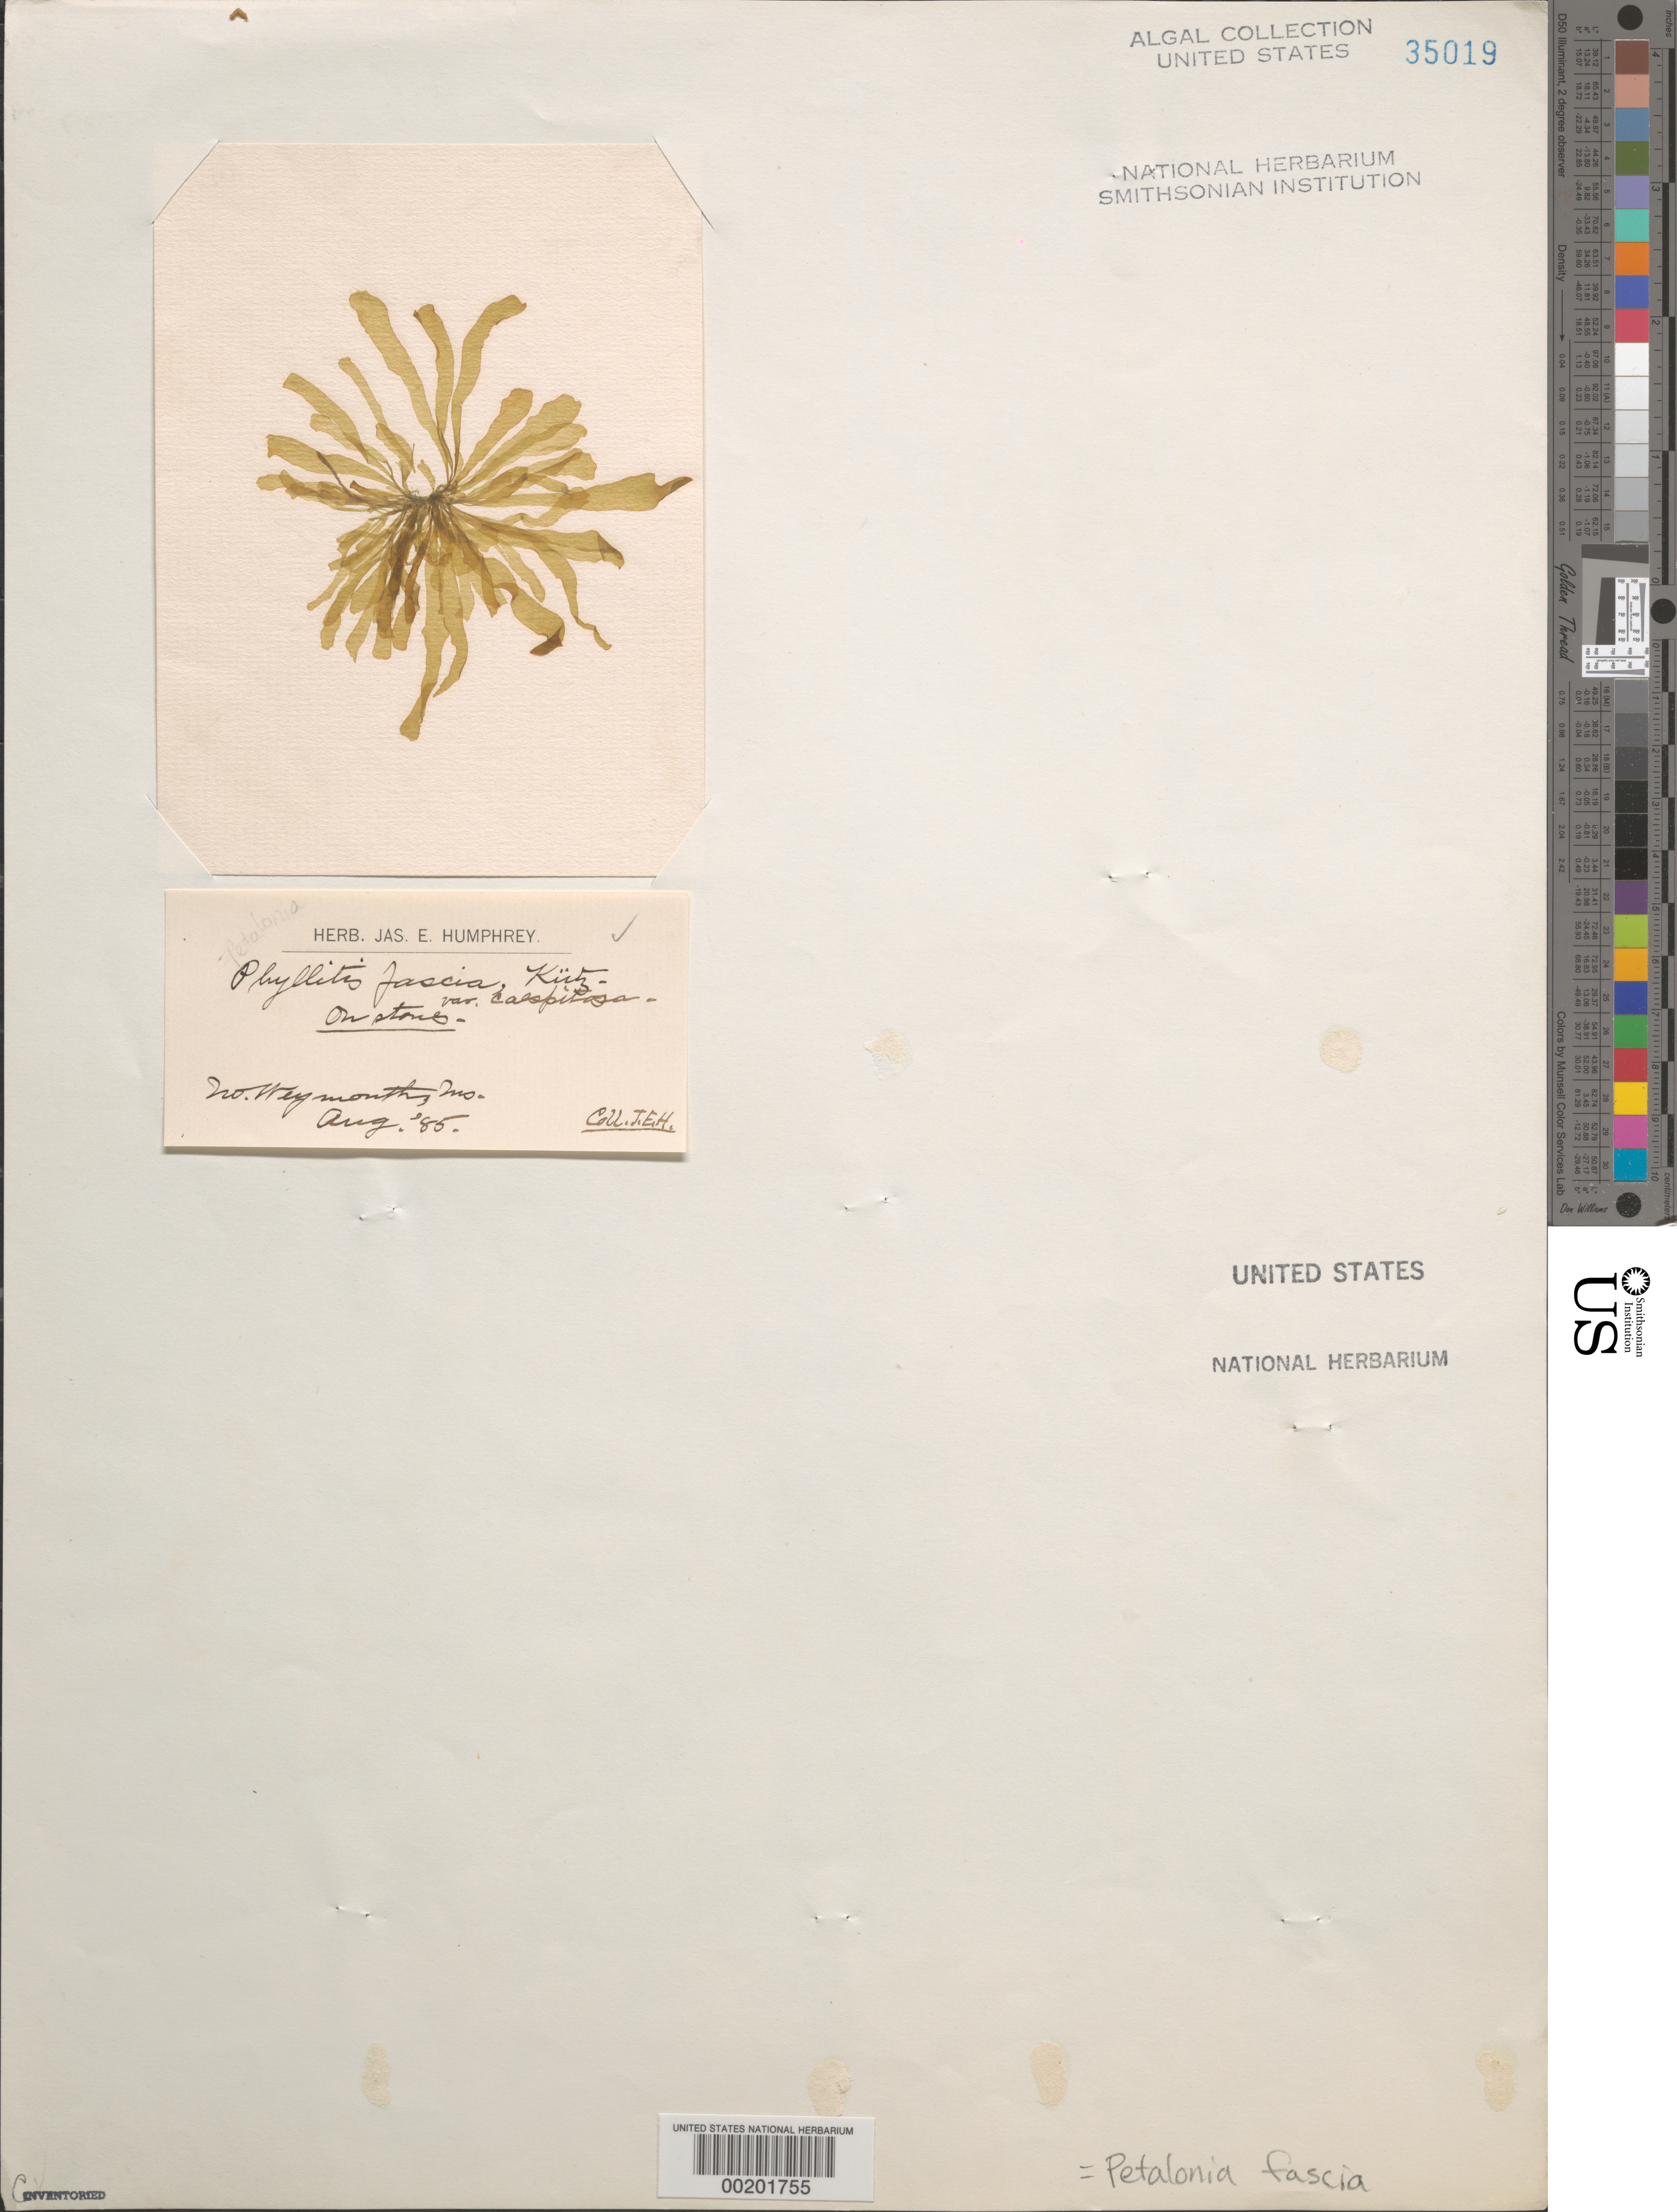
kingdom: Chromista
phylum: Ochrophyta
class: Phaeophyceae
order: Scytosiphonales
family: Scytosiphonaceae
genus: Petalonia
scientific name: Petalonia fascia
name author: (O.F. Müller) Kuntze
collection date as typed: Aug 1885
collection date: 1885-08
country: United States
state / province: Massachusetts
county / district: Norfolk County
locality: North Weymouth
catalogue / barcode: US 35019